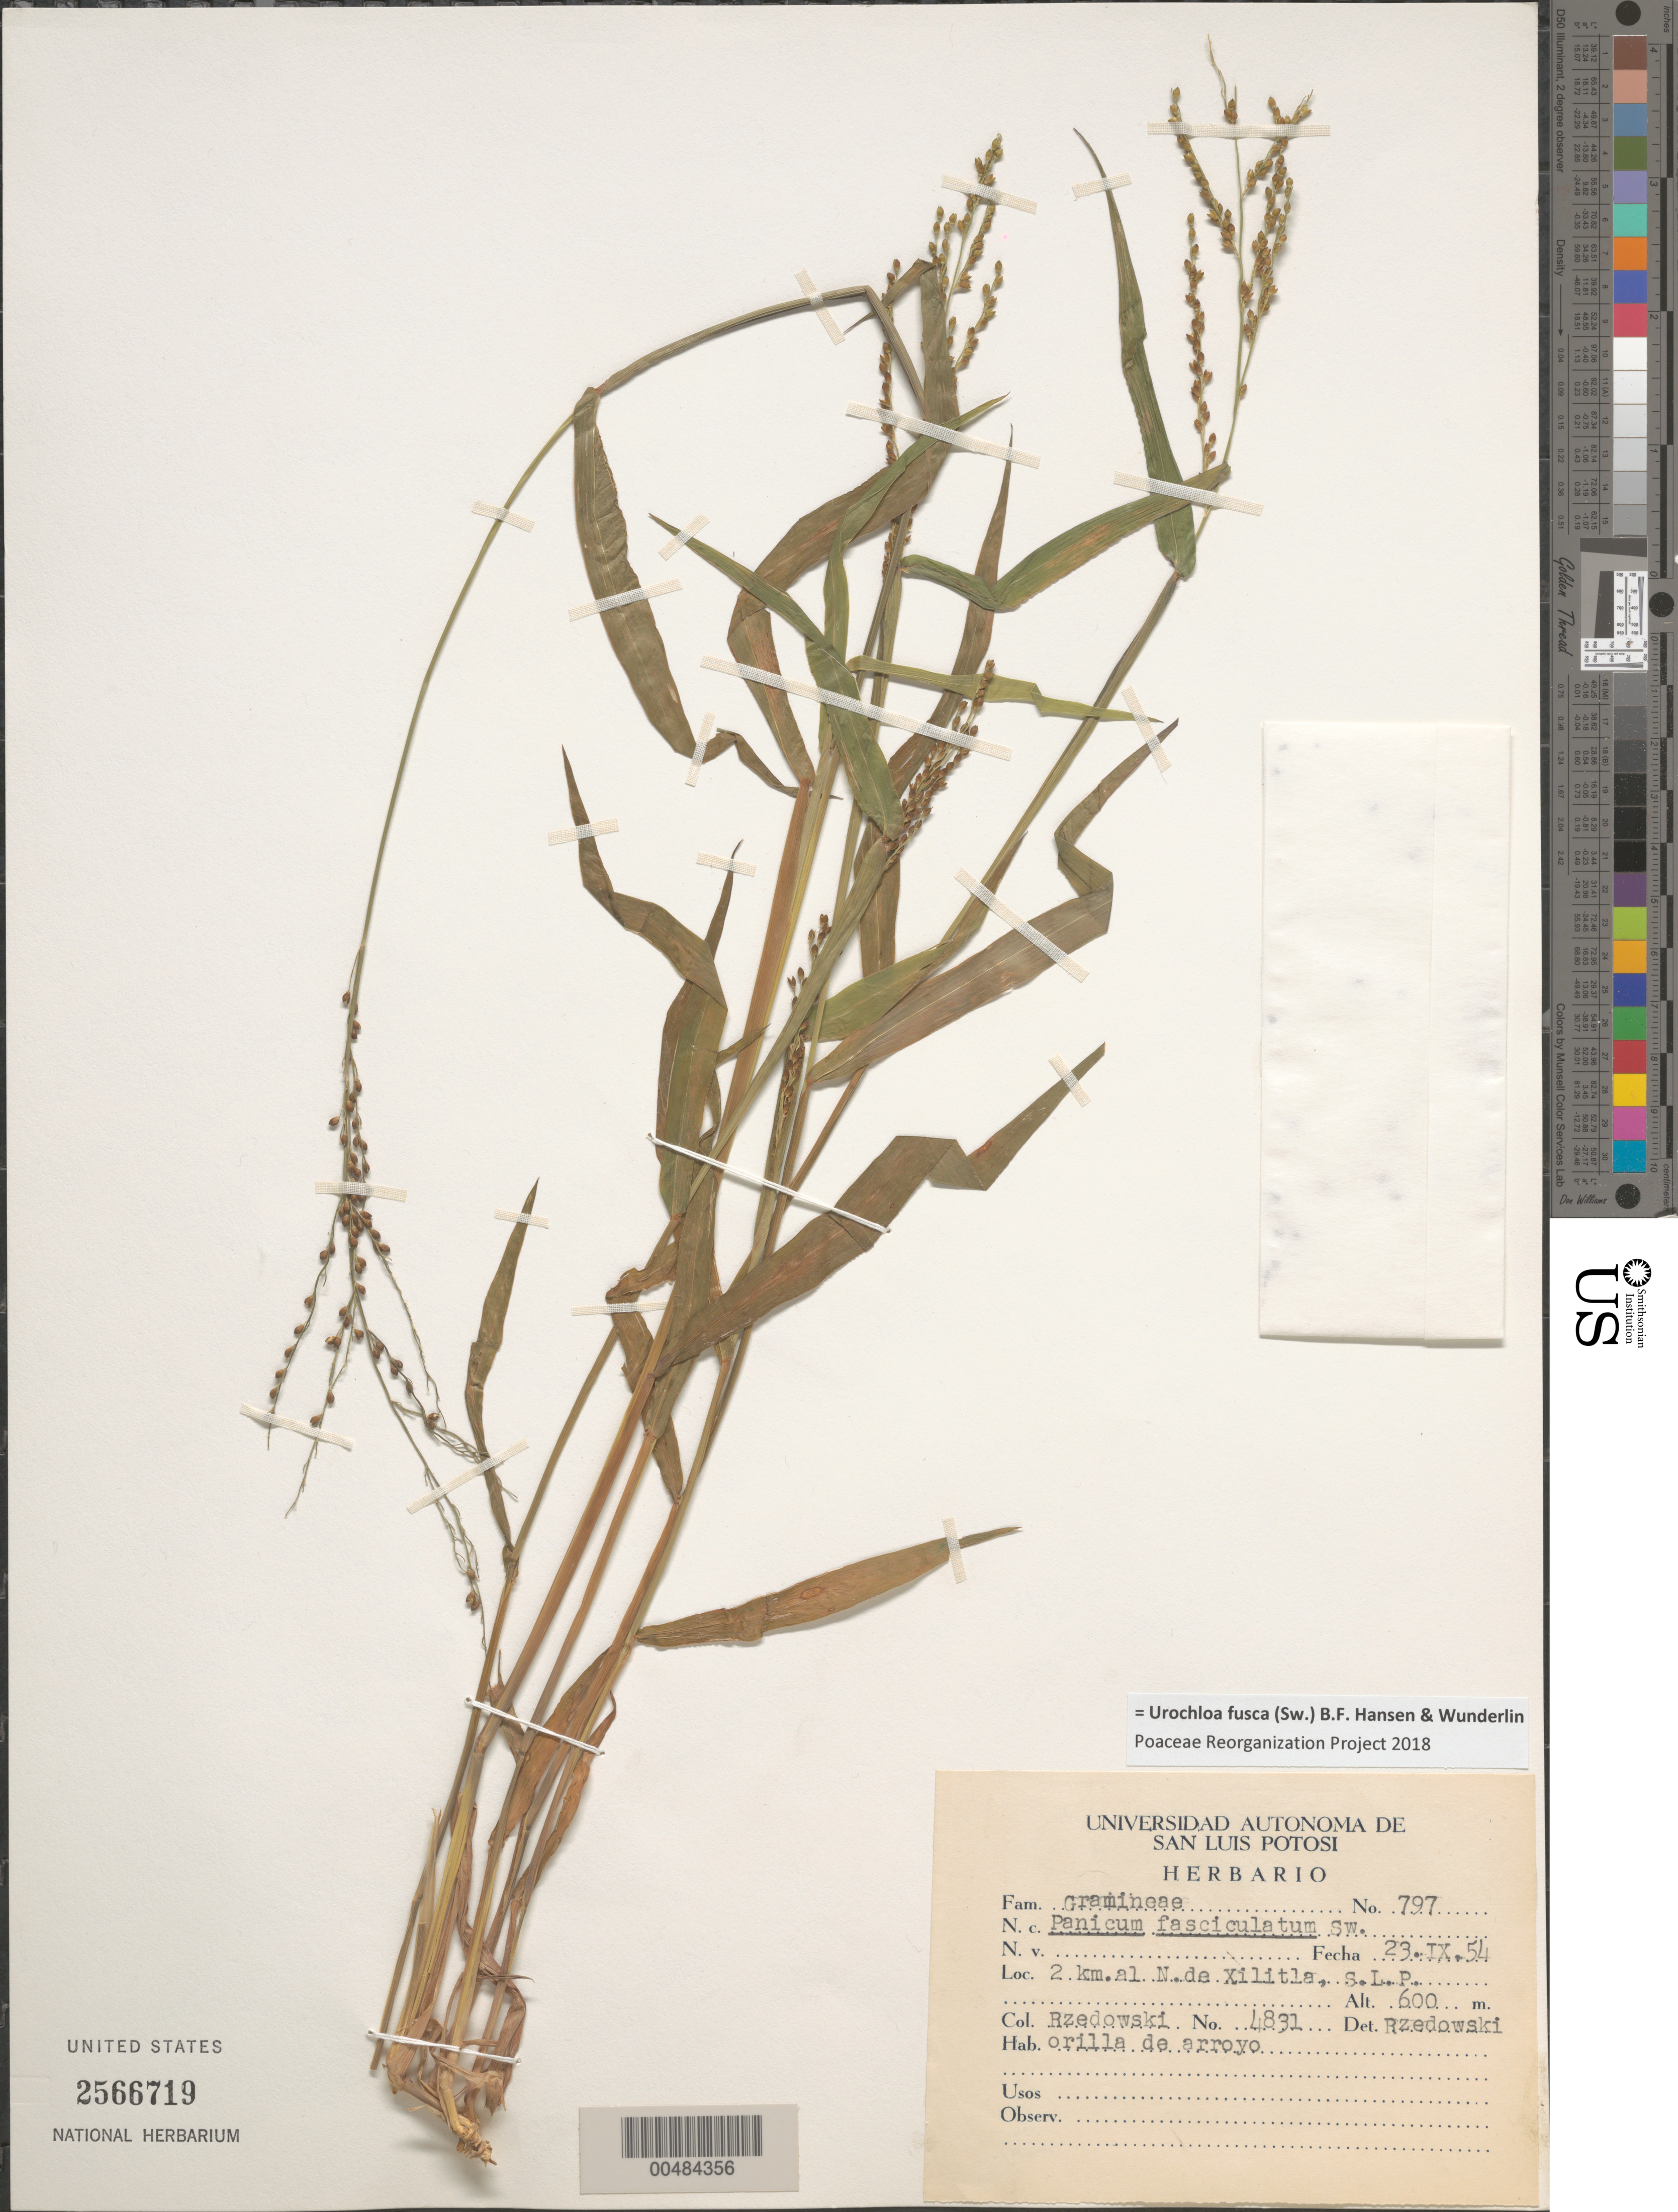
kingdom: Plantae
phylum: Tracheophyta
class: Liliopsida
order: Poales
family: Poaceae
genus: Brachiaria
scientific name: Brachiaria fasciculata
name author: (Sw.) Parodi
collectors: J. Rzedowski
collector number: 4831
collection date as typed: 23 Sep 1954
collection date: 1954-09-23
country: Mexico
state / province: San Luis Potosi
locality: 2 km al N de Xilitla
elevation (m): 600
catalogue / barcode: US 2566719